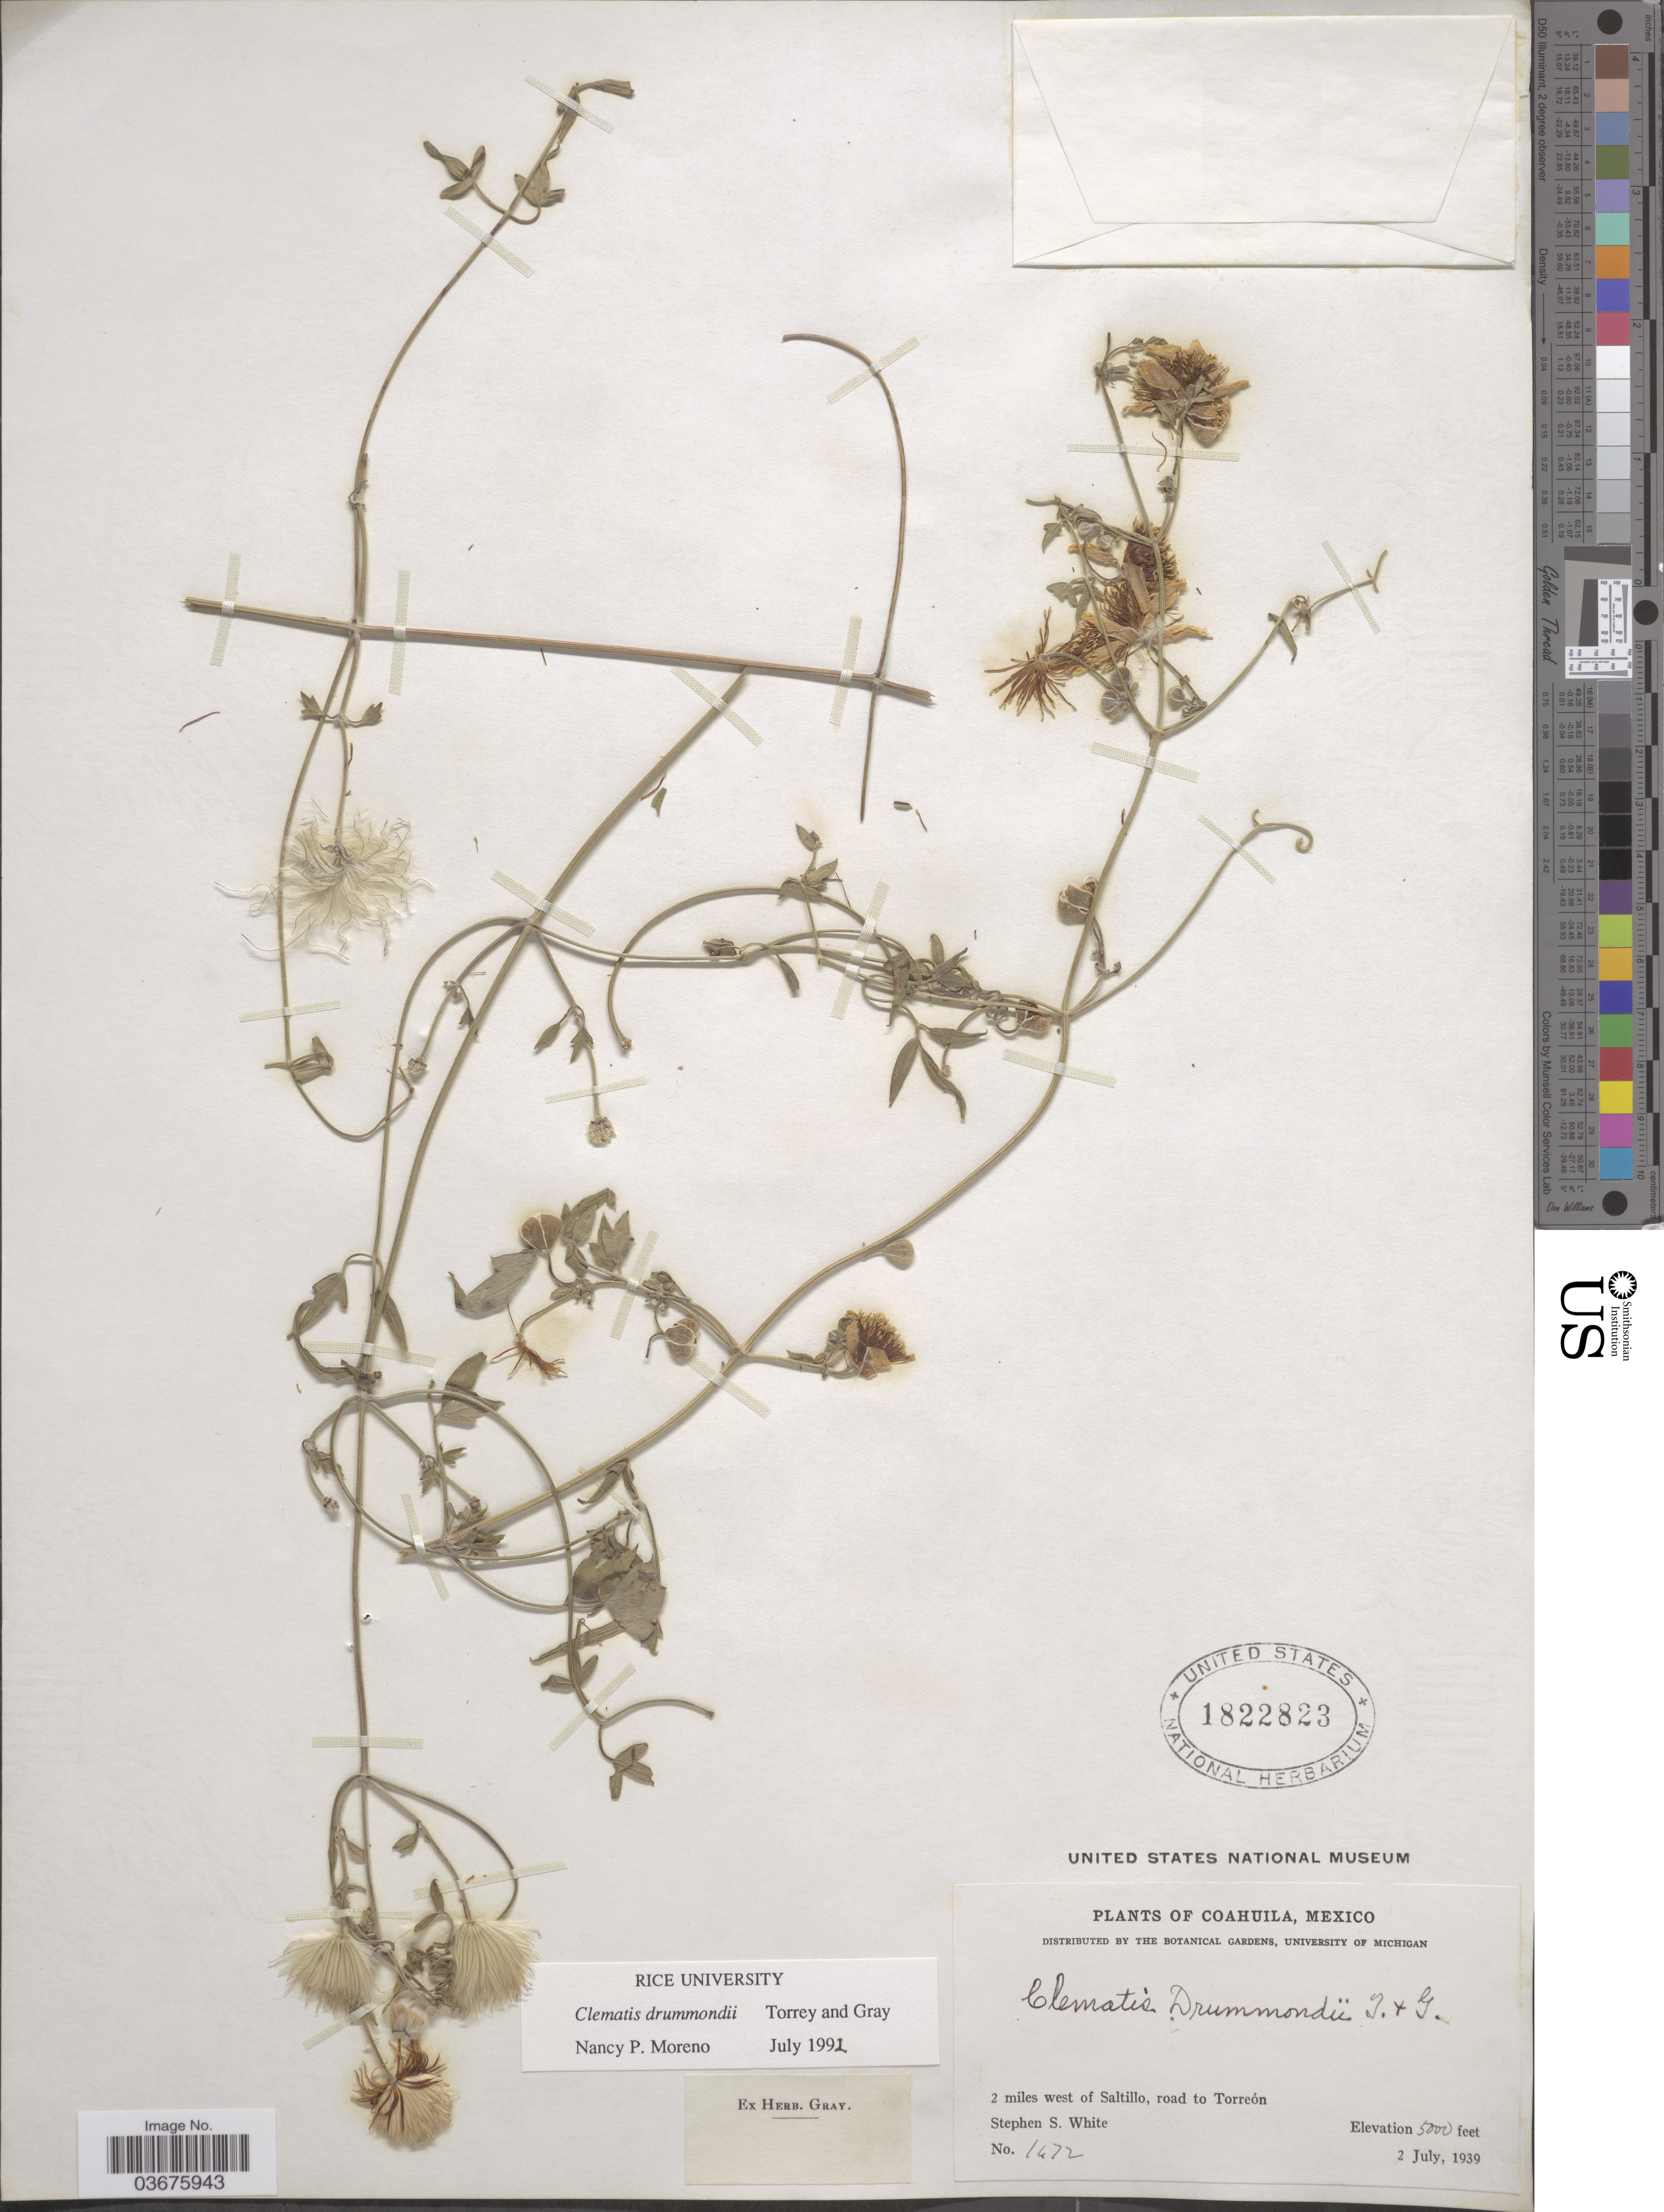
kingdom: Plantae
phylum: Tracheophyta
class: Magnoliopsida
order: Ranunculales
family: Ranunculaceae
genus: Clematis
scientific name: Clematis drummondii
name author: Torr. & A. Gray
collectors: S. S. White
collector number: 1472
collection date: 1939-07-02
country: Mexico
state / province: Coahuila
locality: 2 miles west of Saltillo, road to Torreón.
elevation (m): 1524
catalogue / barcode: US 1822823